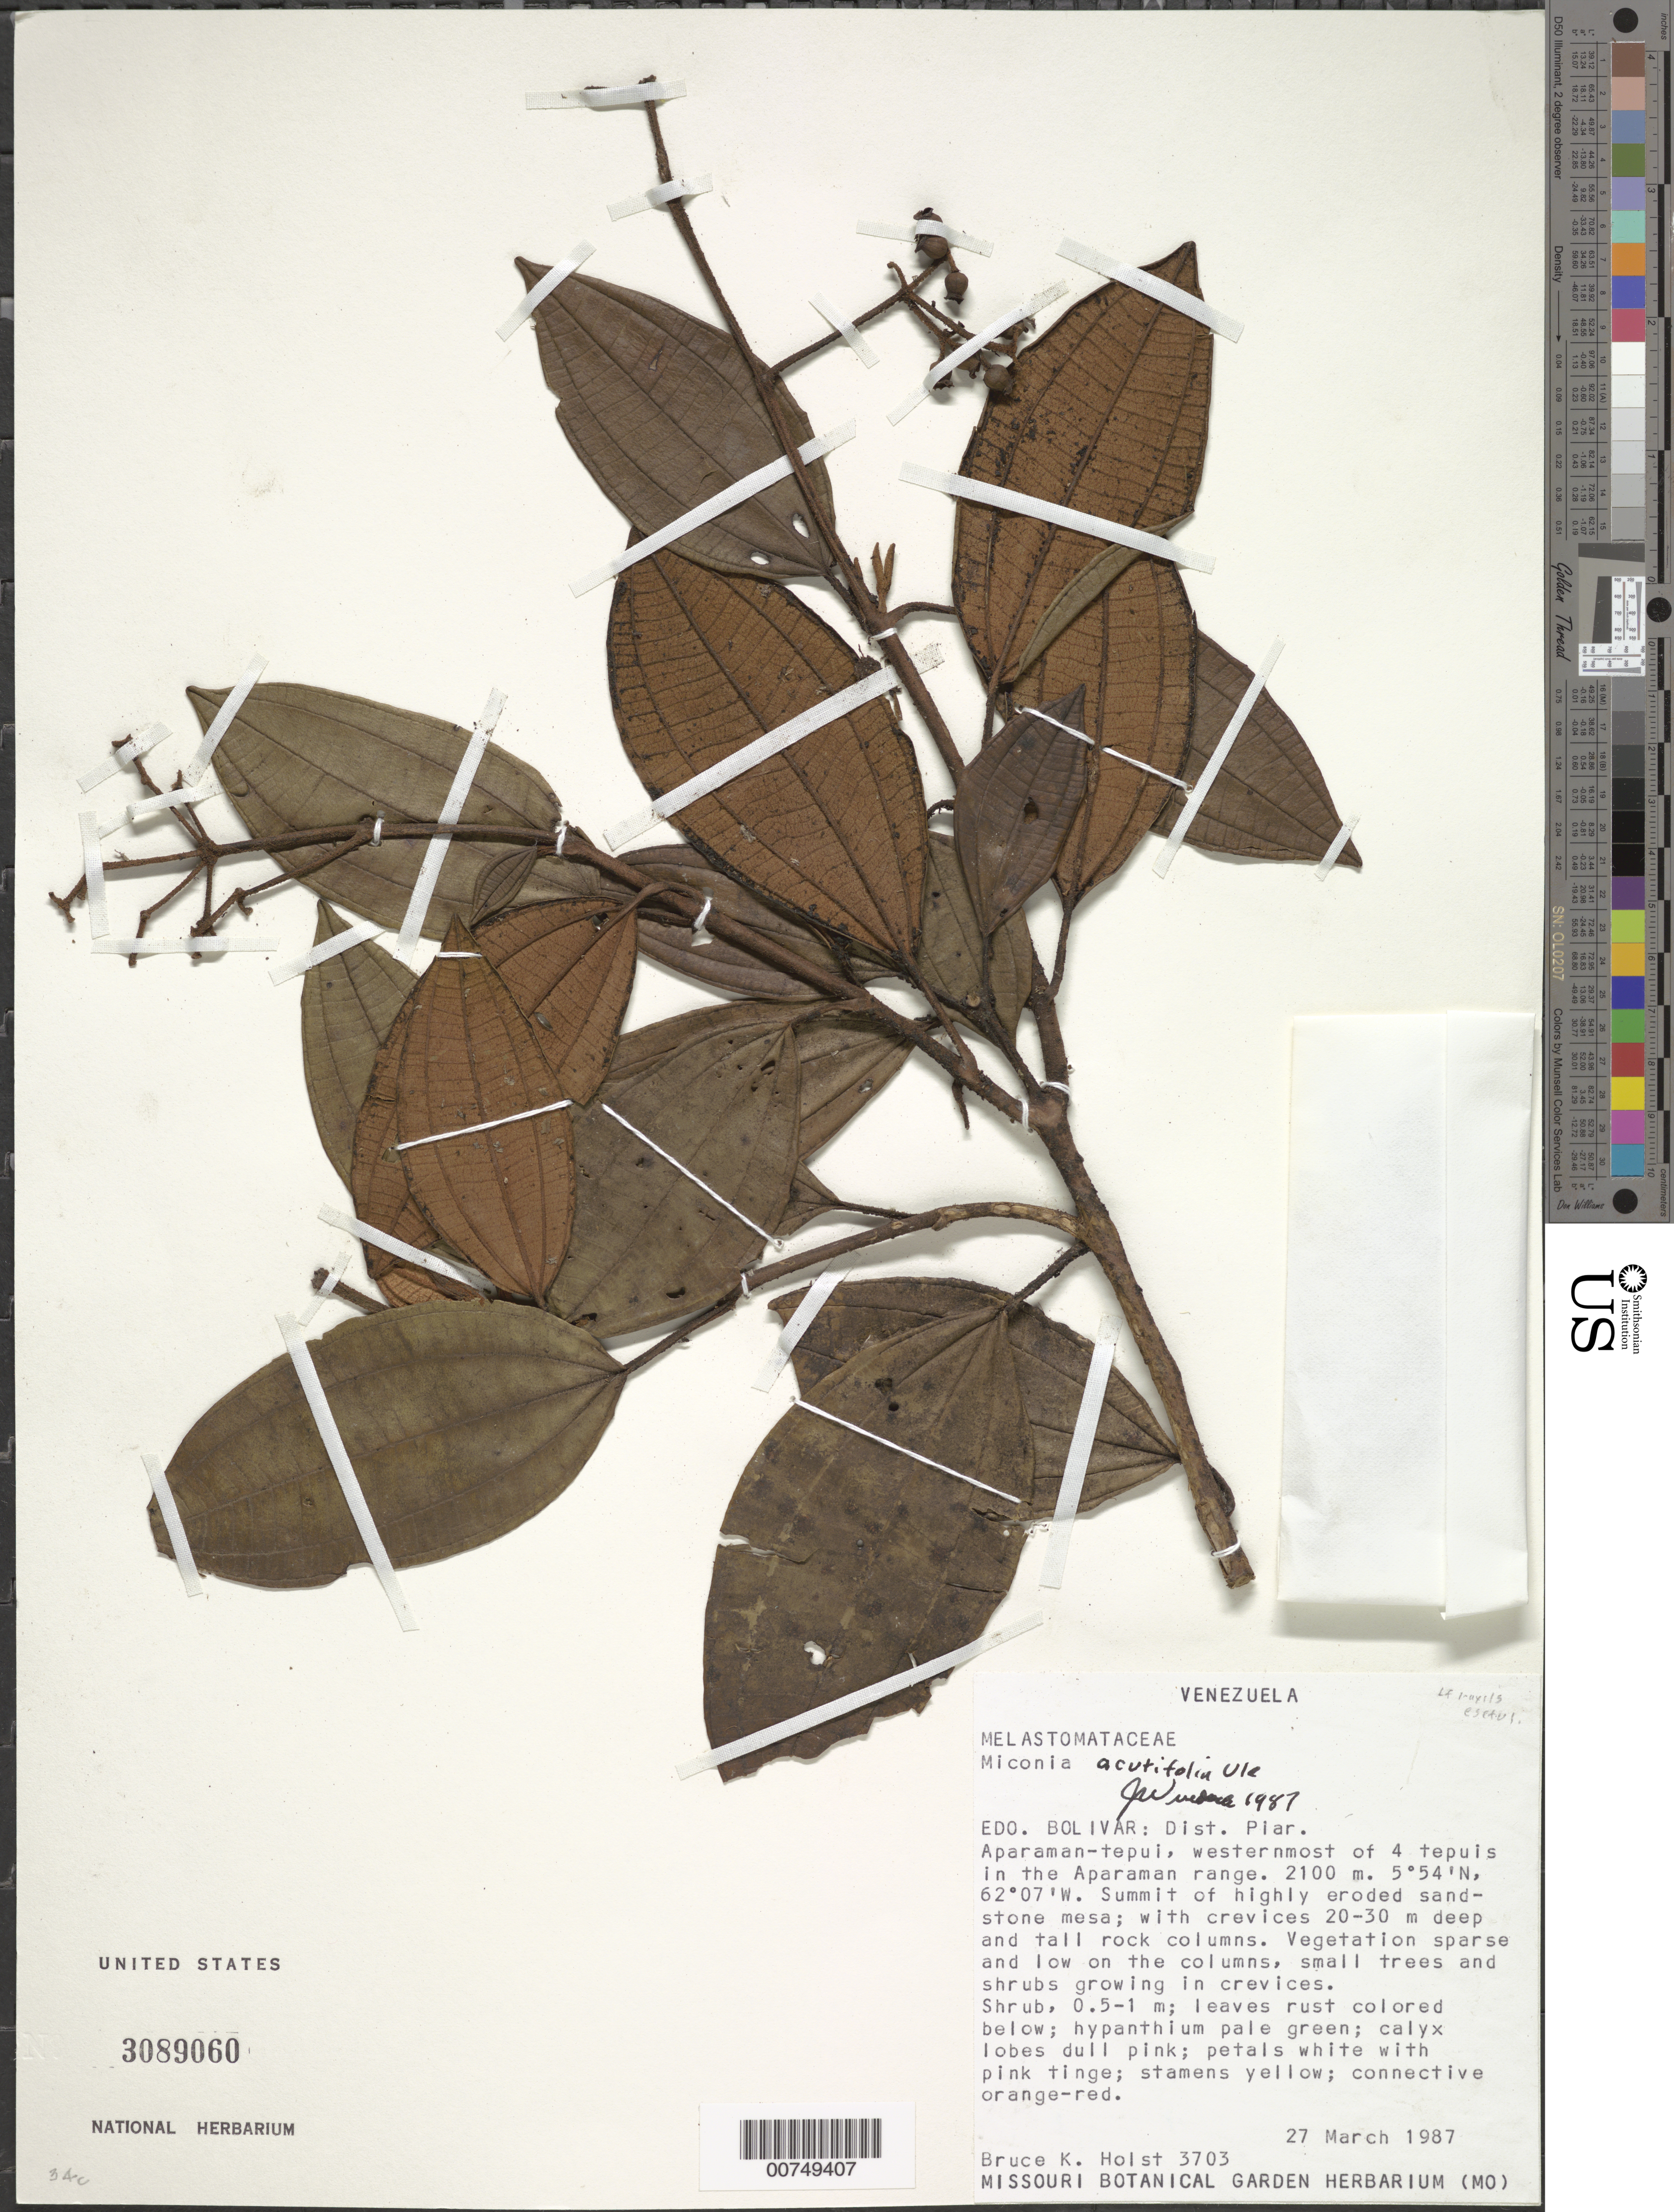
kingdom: Plantae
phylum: Tracheophyta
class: Magnoliopsida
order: Myrtales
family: Melastomataceae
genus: Miconia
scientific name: Miconia acutifolia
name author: Ule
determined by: Wurdack, John J., (US), US (UNITED STATES)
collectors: B. Holst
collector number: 3703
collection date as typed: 27-Mar-87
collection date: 1987-03-27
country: Venezuela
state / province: Bolívar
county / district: Piar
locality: Auyan-tepuí, Río Churún, westernmost of 4 tepuís in the Aparaman range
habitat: Summit of highly eroded sandstone mesa; with crevice 20-30m deep and tall rock columns, vegetation low & sparse; on moss covered rocks in shade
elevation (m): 2100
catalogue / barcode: US 3089060